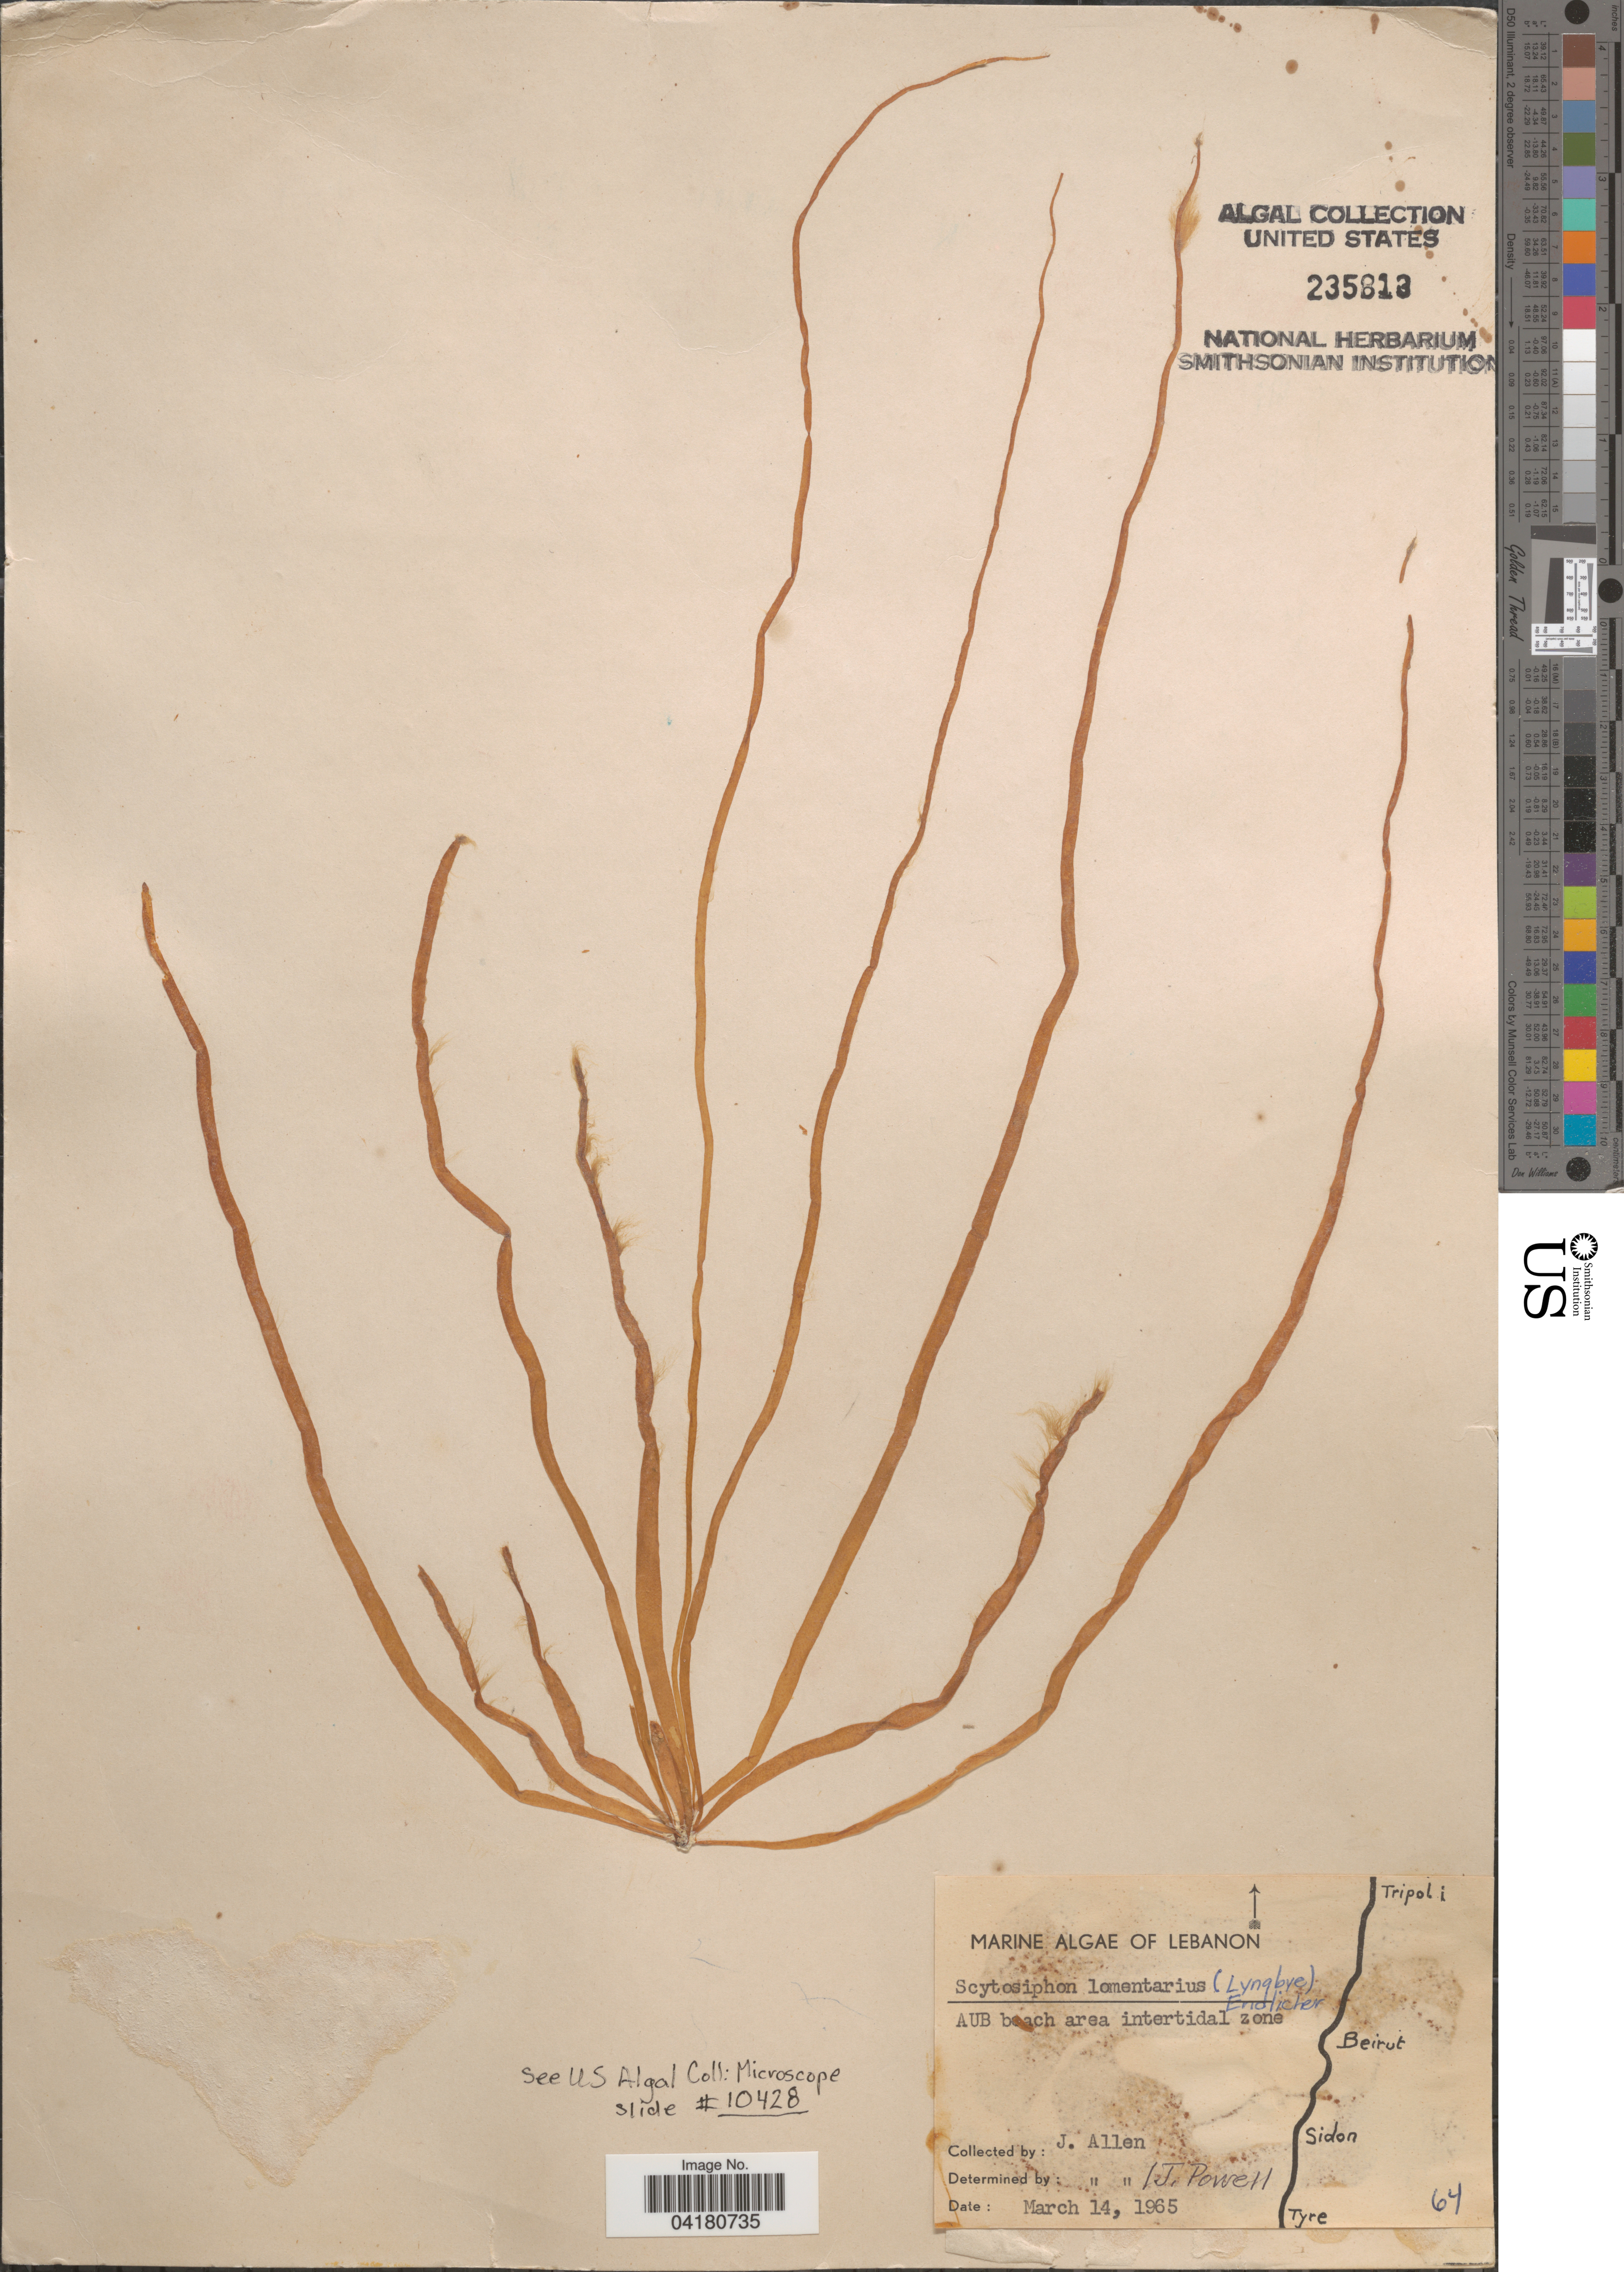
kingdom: Chromista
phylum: Ochrophyta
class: Phaeophyceae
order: Scytosiphonales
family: Scytosiphonaceae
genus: Scytosiphon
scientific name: Scytosiphon lomentaria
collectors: J. Allen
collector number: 64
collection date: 1965-03-14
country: Lebanon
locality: AUB beach area intertidal zone.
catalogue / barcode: US 235813